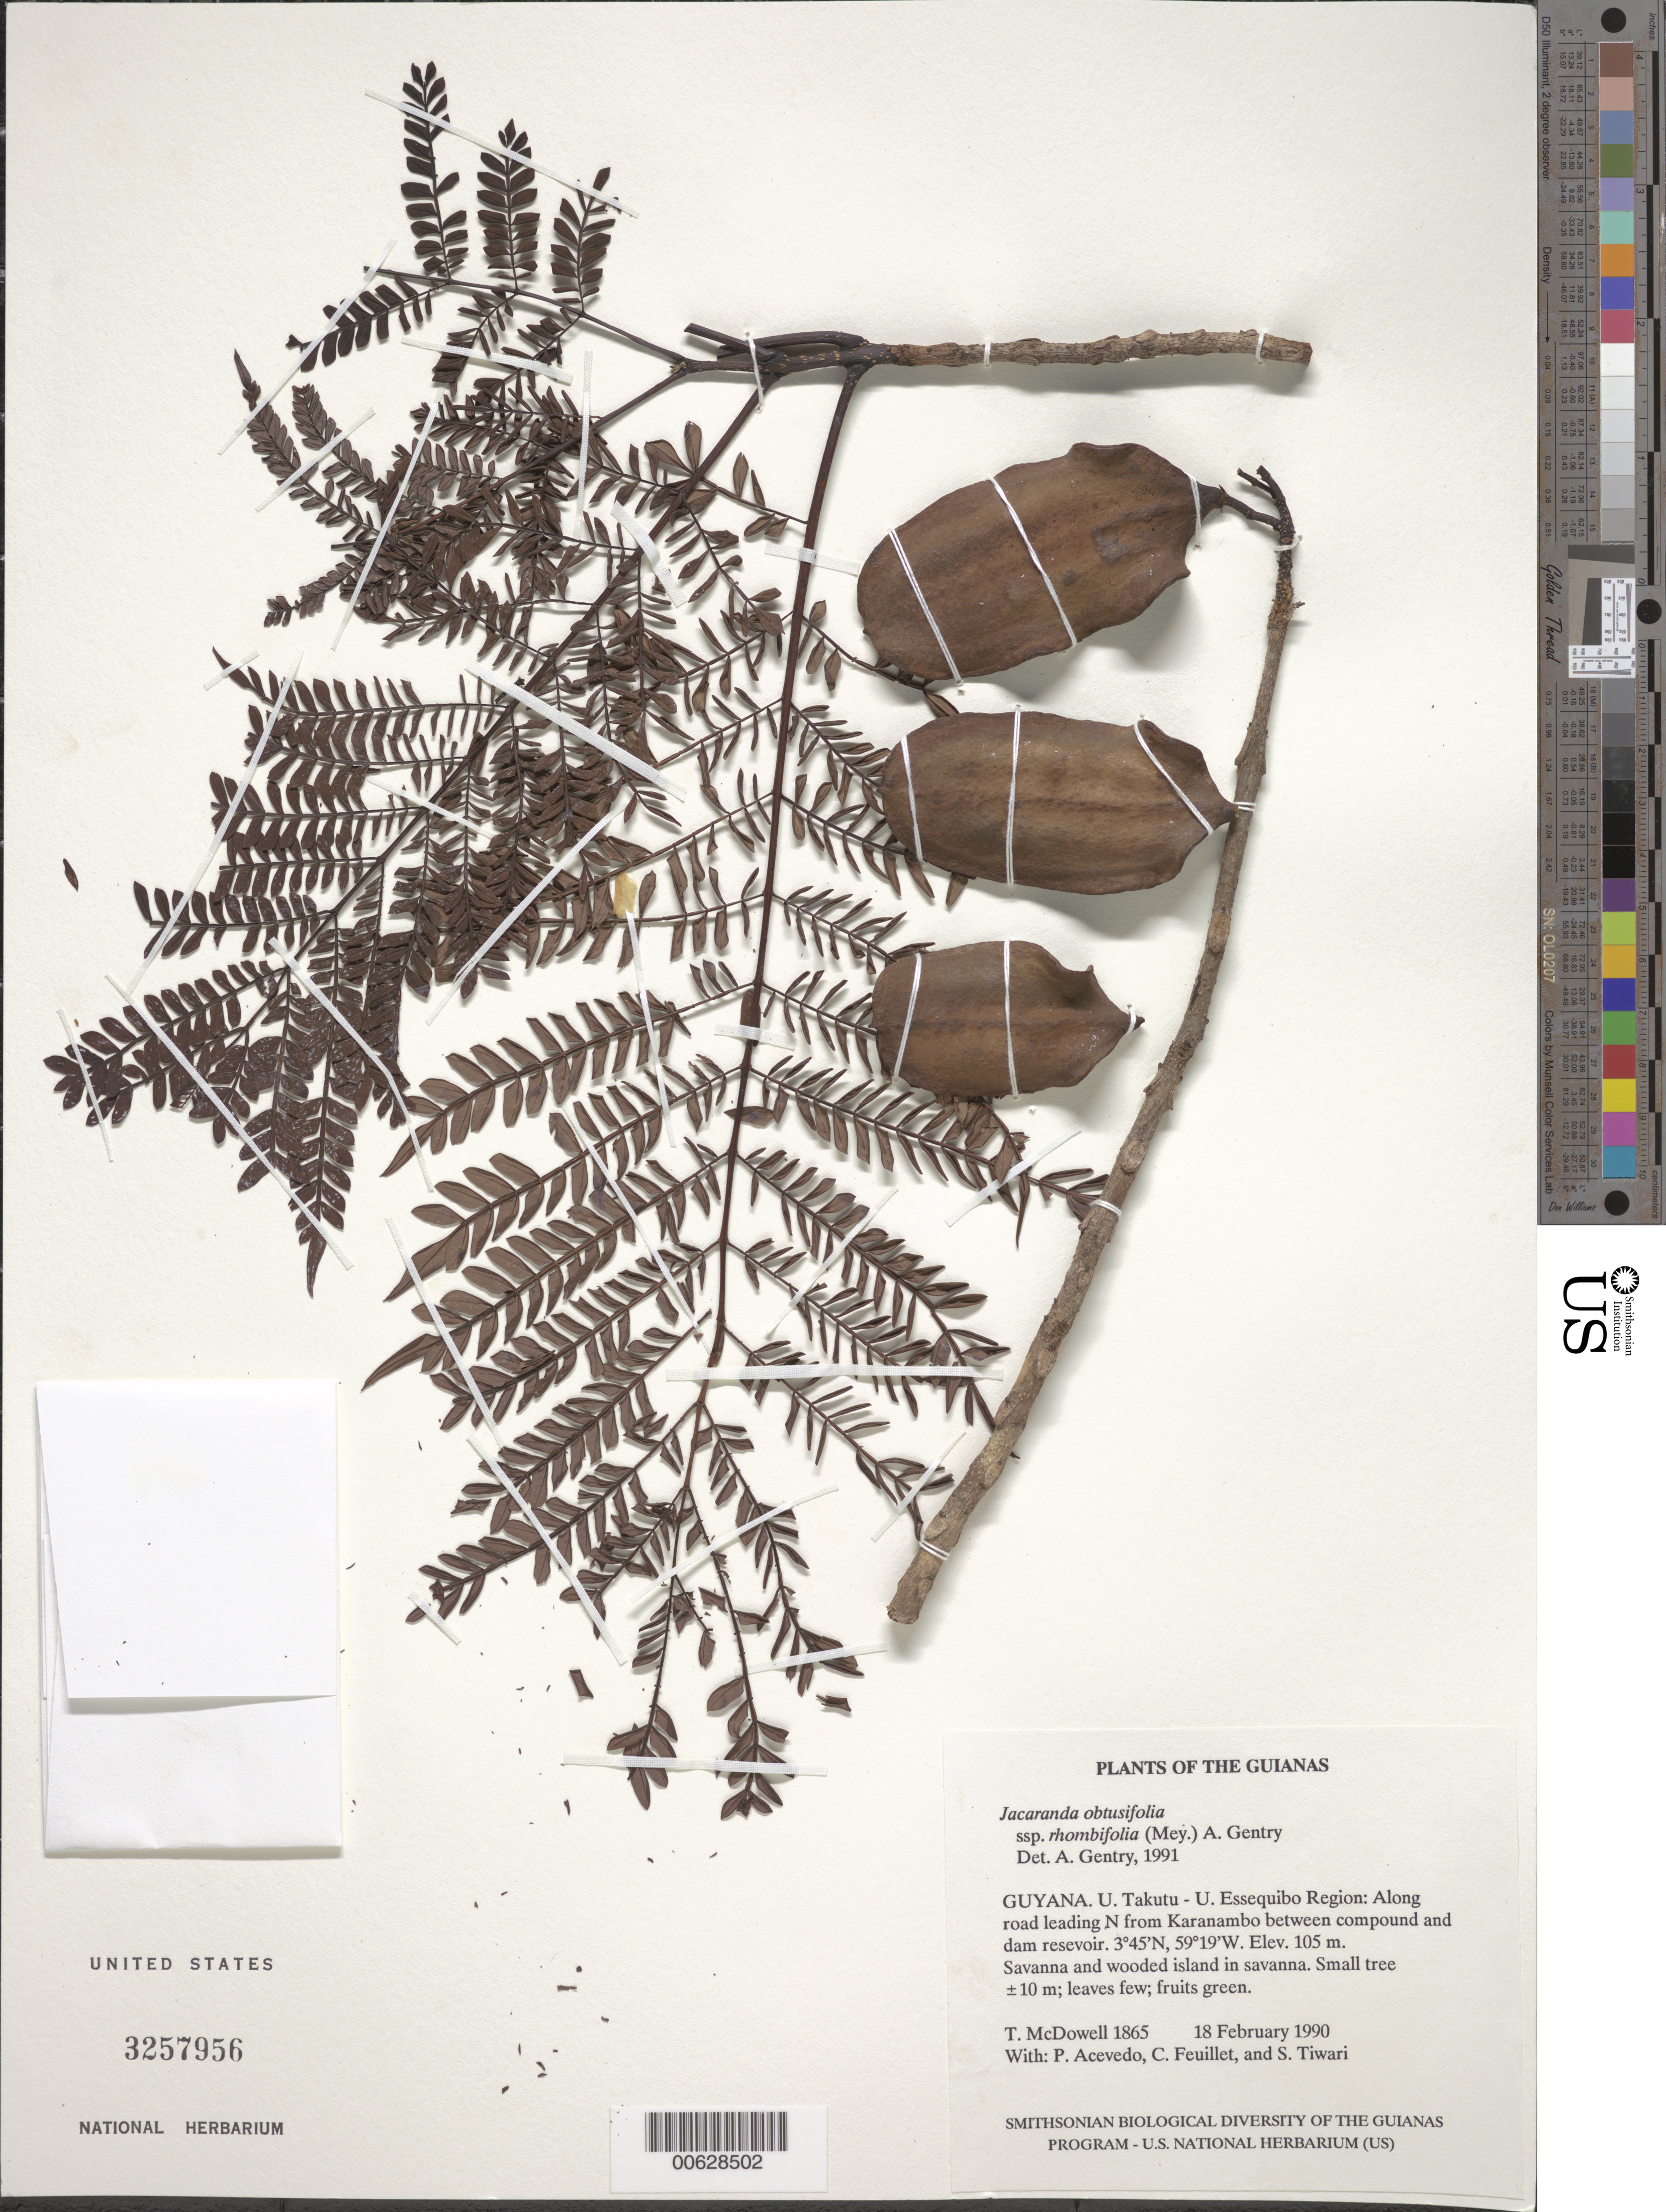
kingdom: Plantae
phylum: Tracheophyta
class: Magnoliopsida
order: Lamiales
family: Bignoniaceae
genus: Jacaranda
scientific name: Jacaranda obtusifolia subsp. rhombifolia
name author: (G. Mey.) A.H. Gentry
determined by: Gentry, A. H.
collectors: T. McDowell, P. Acevedo-Rodr., C. Feuillet & S. Tiwari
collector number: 1865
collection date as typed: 18 February 1990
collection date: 1990-02-18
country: Guyana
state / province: U. Takutu-U. Essequibo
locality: Along road leading North from Karanambo between compound and dam-pond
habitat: Savanna and wooded island in savanna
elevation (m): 105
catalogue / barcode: US 3257956